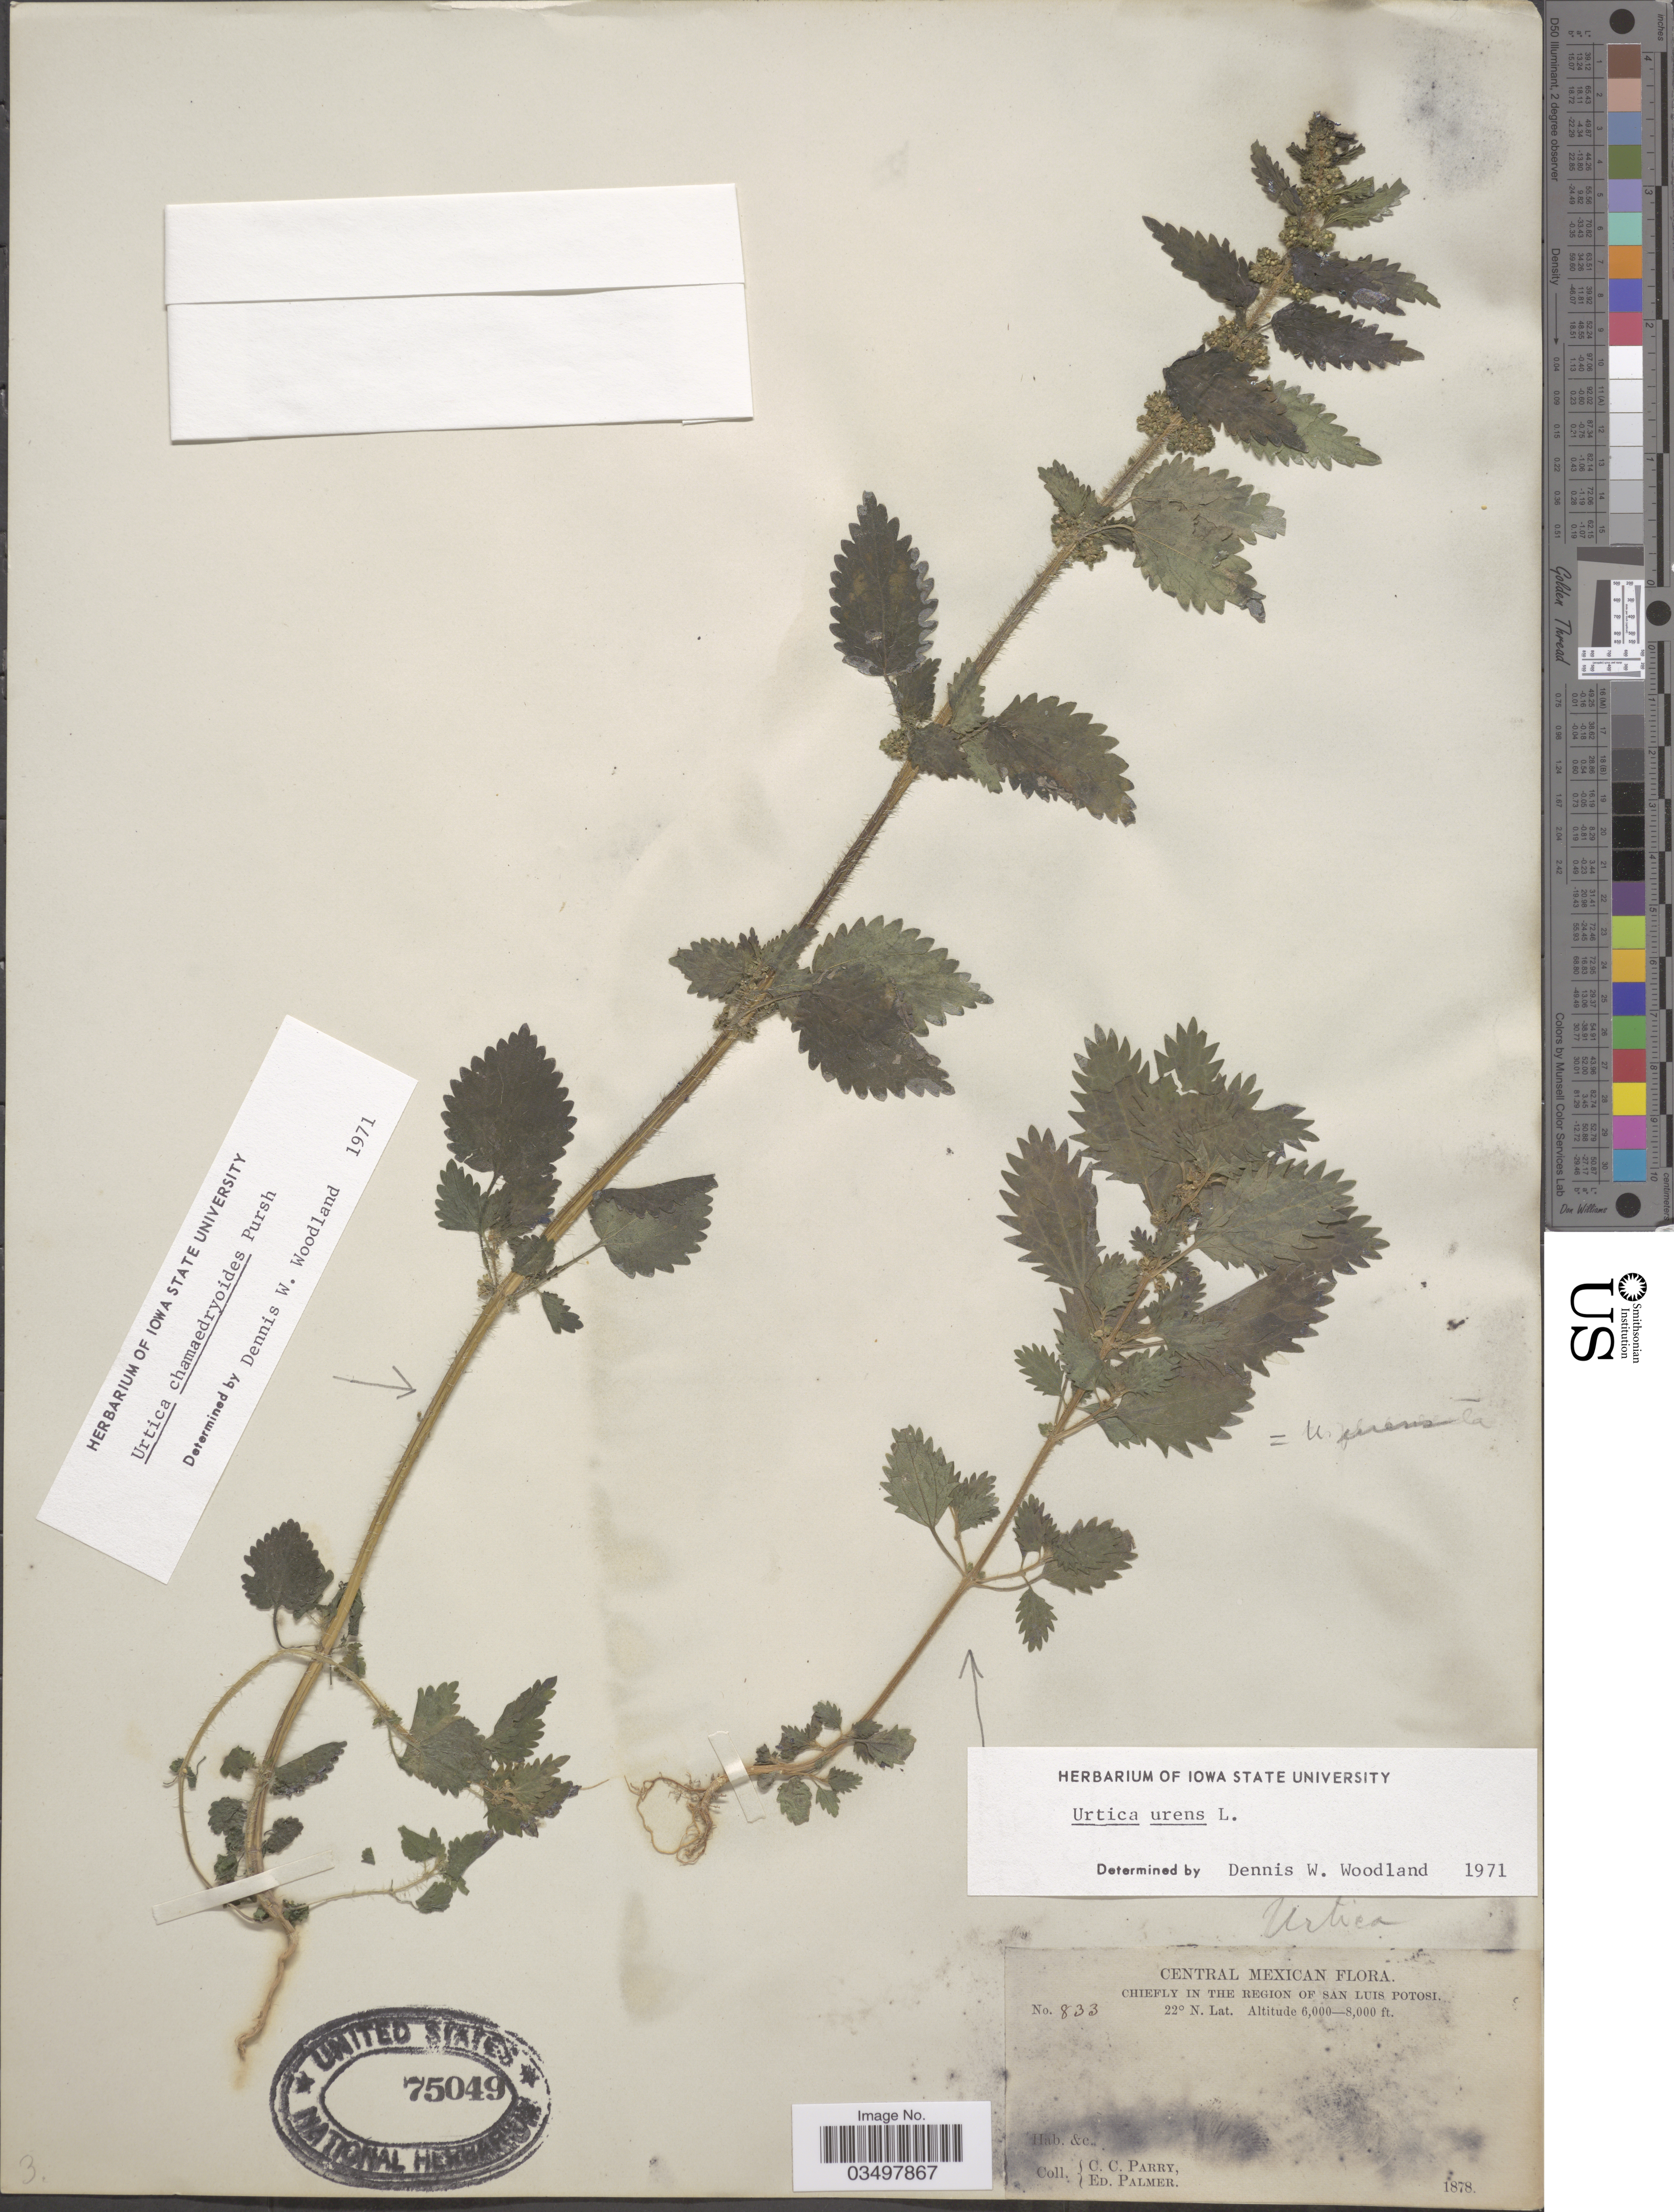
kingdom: Plantae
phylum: Tracheophyta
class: Magnoliopsida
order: Rosales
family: Urticaceae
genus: Urtica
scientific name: Urtica chamaedryoides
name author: Pursh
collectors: C. C. Parry & E. Palmer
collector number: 833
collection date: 1878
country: Mexico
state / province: San Luis Potosí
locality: Chiefly in the region of San Luis Potosi.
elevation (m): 1829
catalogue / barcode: US 75049